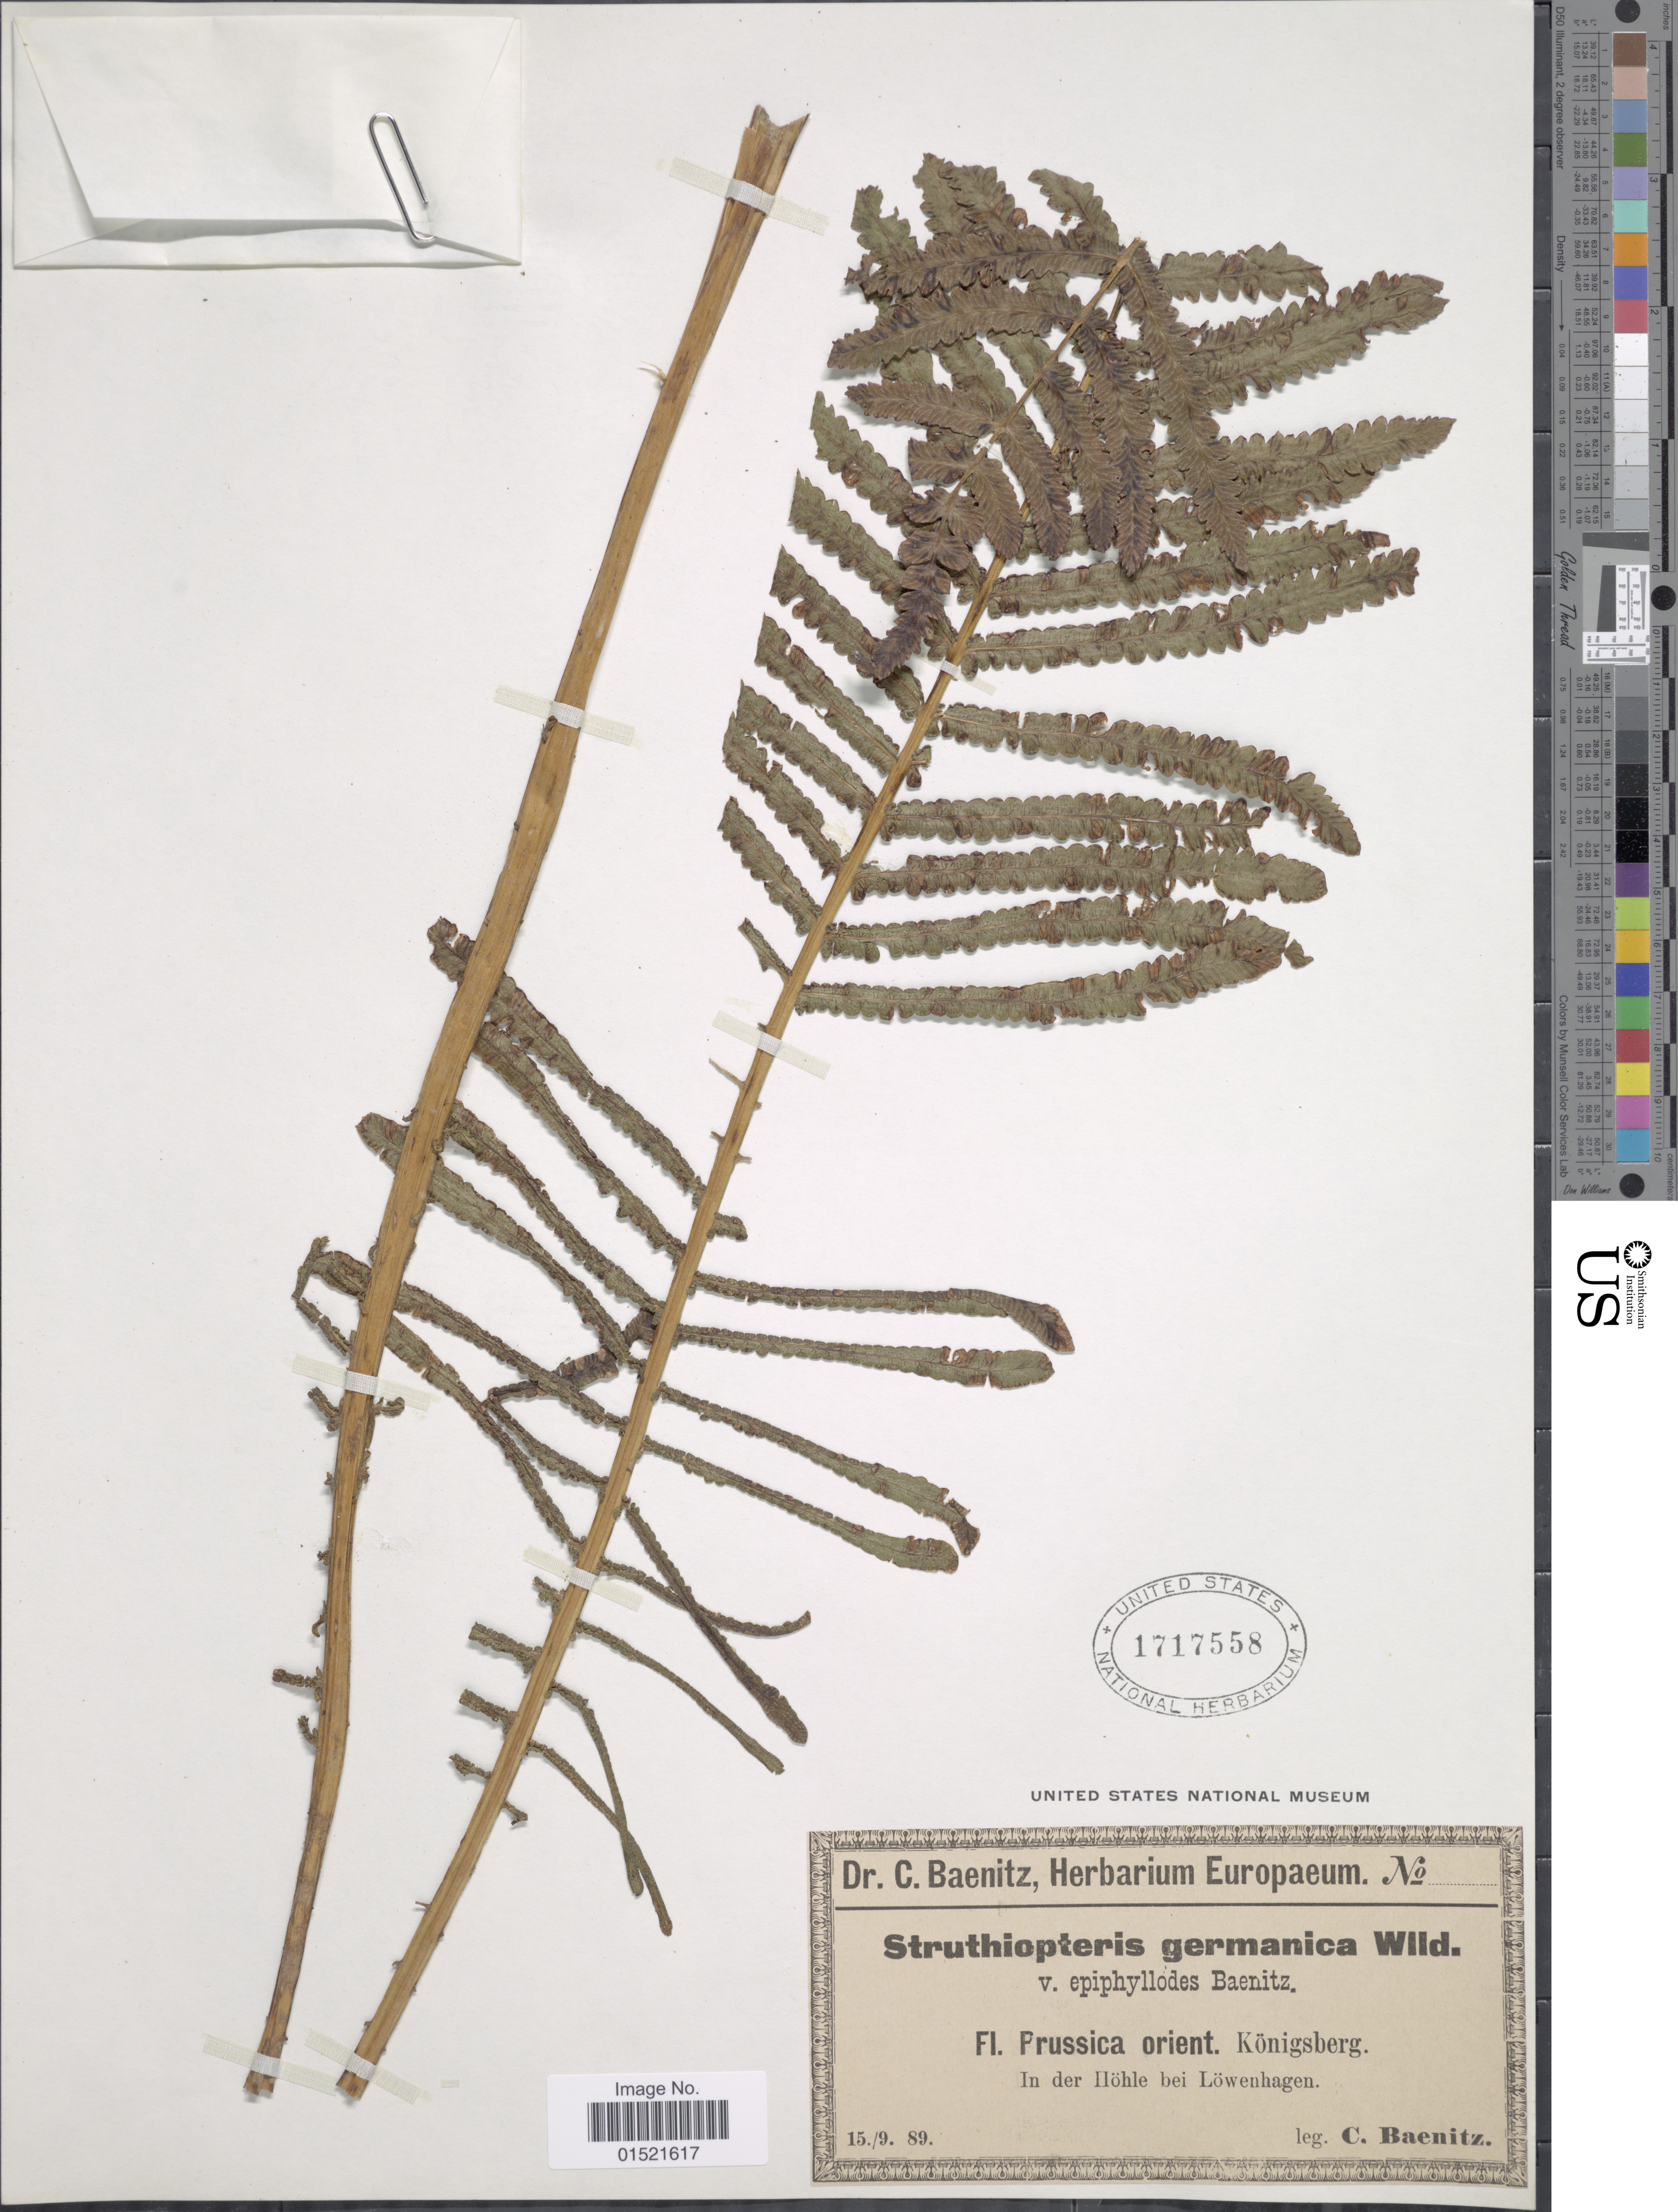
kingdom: Plantae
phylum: Tracheophyta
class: Polypodiopsida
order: Polypodiales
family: Onocleaceae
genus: Matteuccia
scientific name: Matteuccia struthiopteris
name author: (L.) Tod.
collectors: C. G. Baenitz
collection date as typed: Transcribed d/m/y: 15/9/89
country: Germany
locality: Germanica, fl. Prussica orient. Konigsberg, in der Hohle bei Löwenhagen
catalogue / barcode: US 1717558